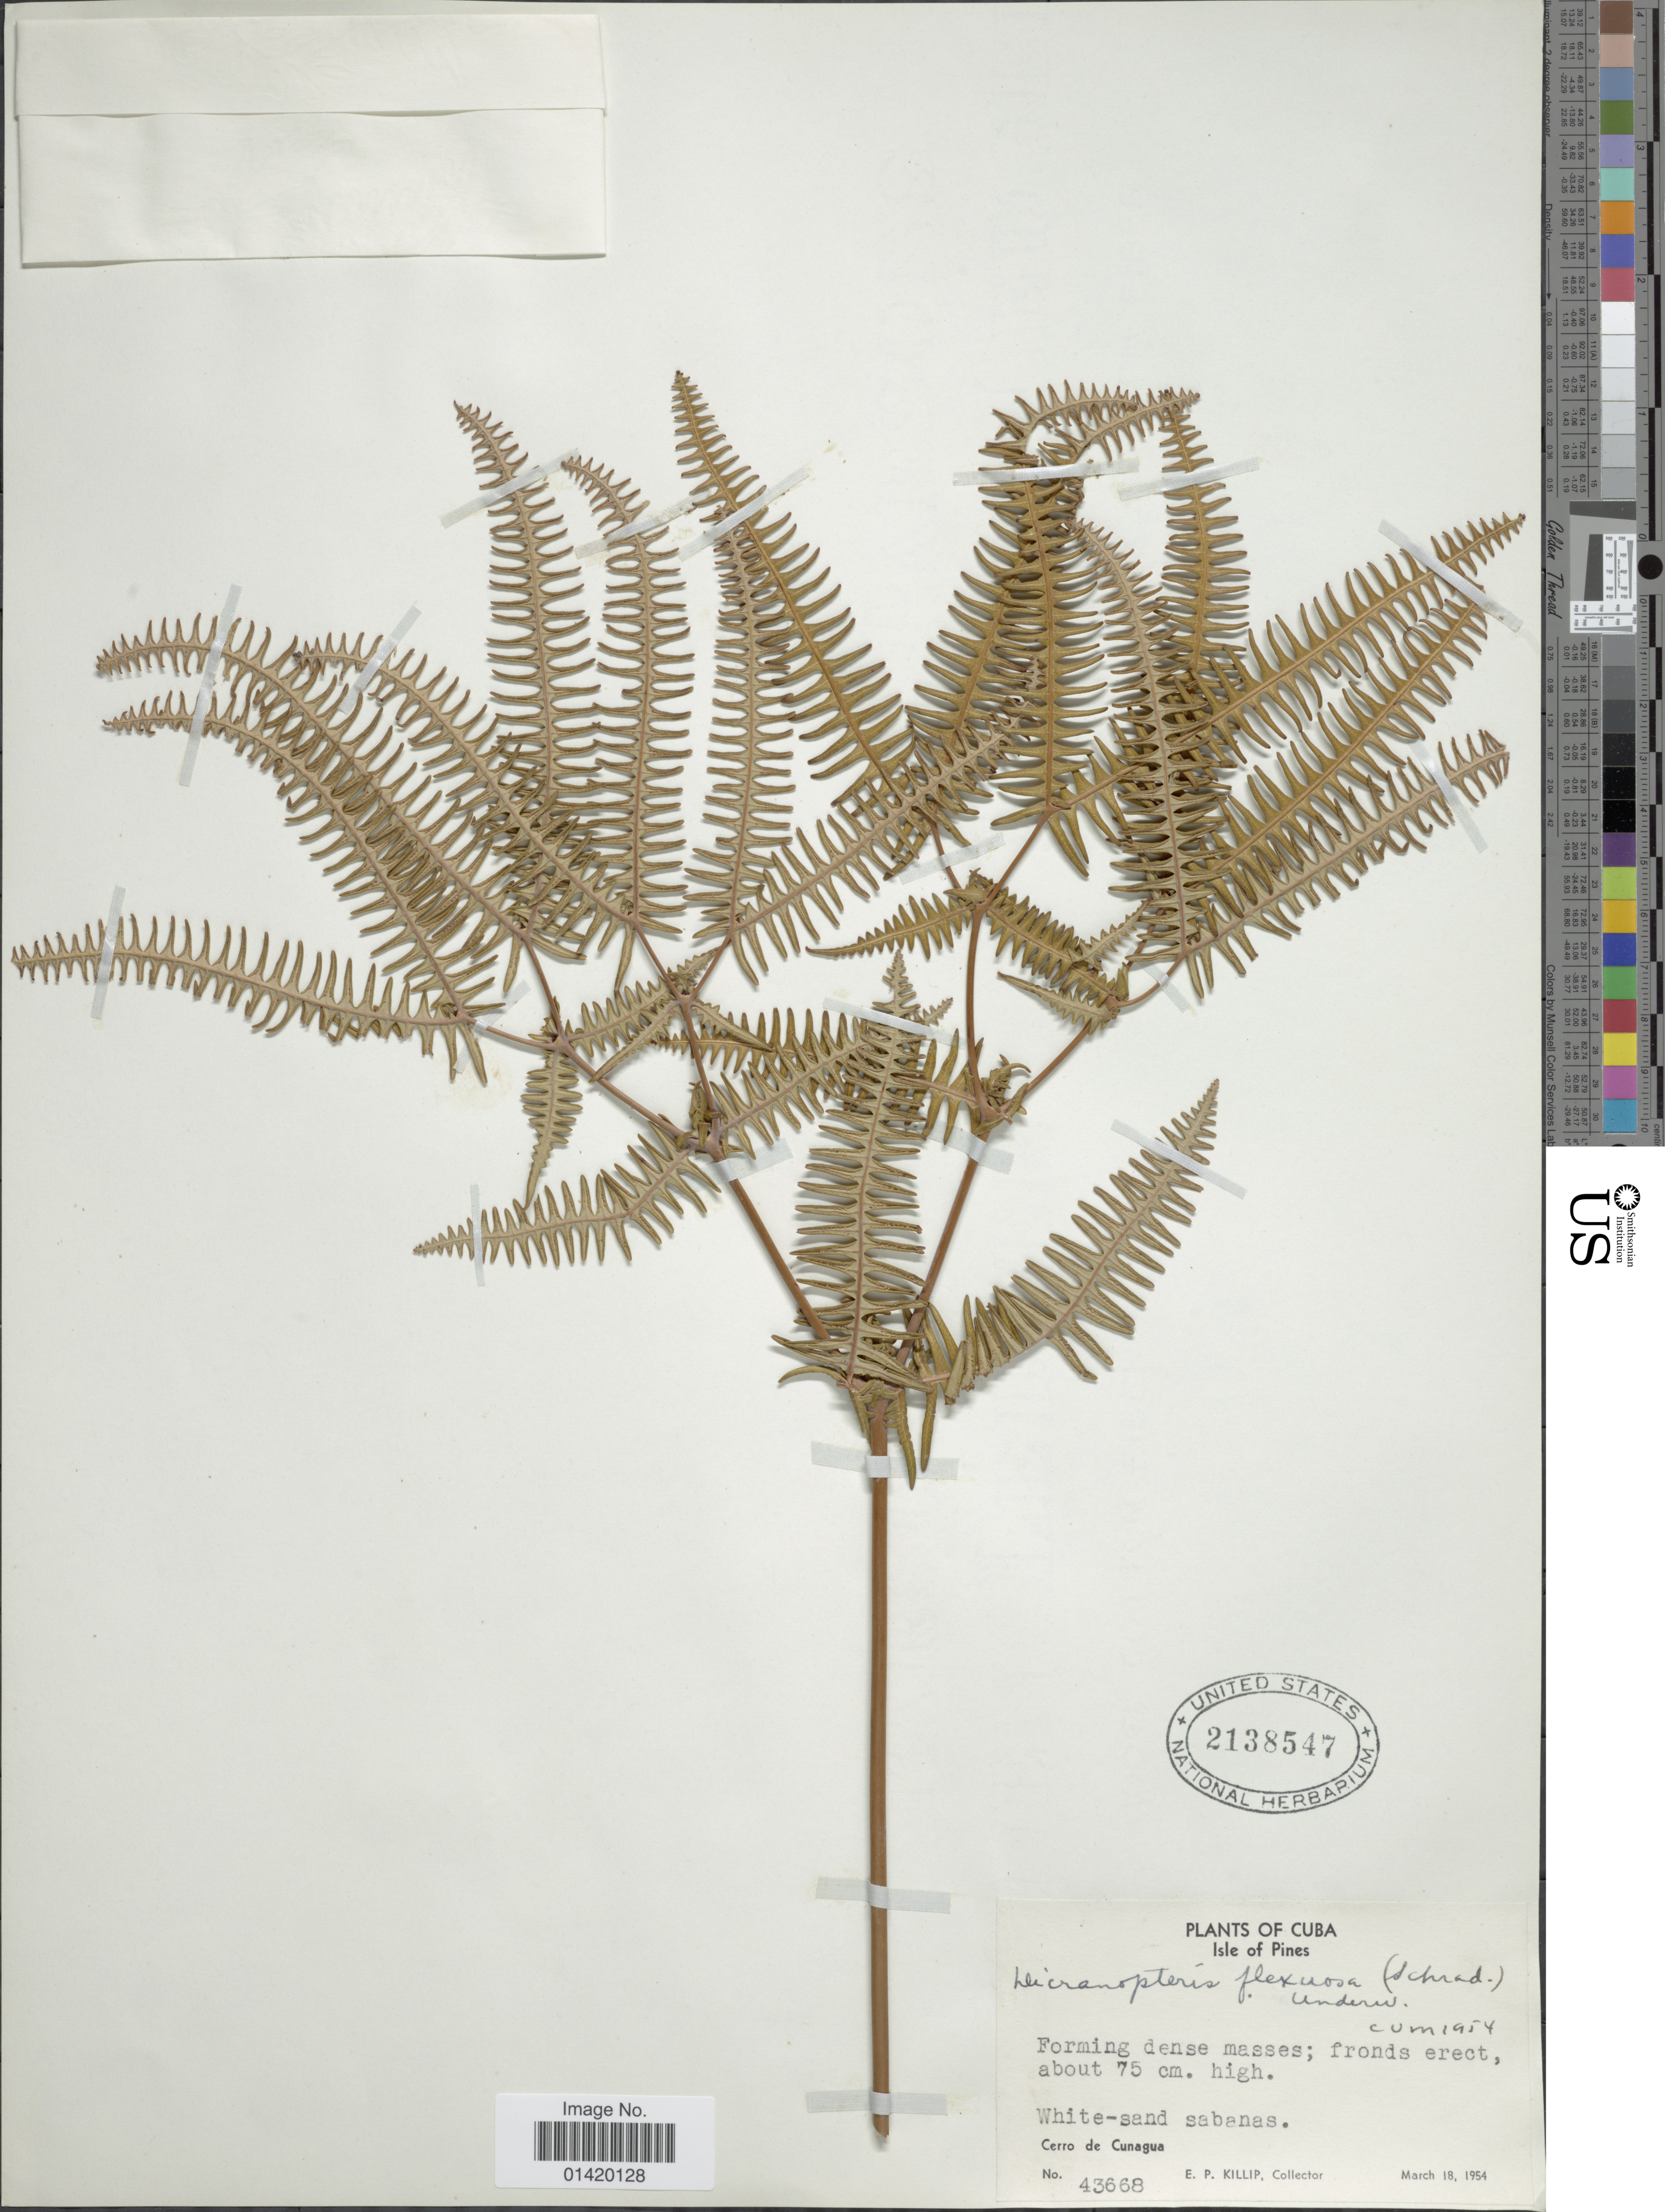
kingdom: Plantae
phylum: Tracheophyta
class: Polypodiopsida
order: Gleicheniales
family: Gleicheniaceae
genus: Dicranopteris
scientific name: Dicranopteris flexuosa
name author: (Schrad.) Underw.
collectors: E. P. Killip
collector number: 43668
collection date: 1954-03-18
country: Cuba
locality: Isle of Pines, Cerro de Cunagua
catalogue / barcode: US 2138547